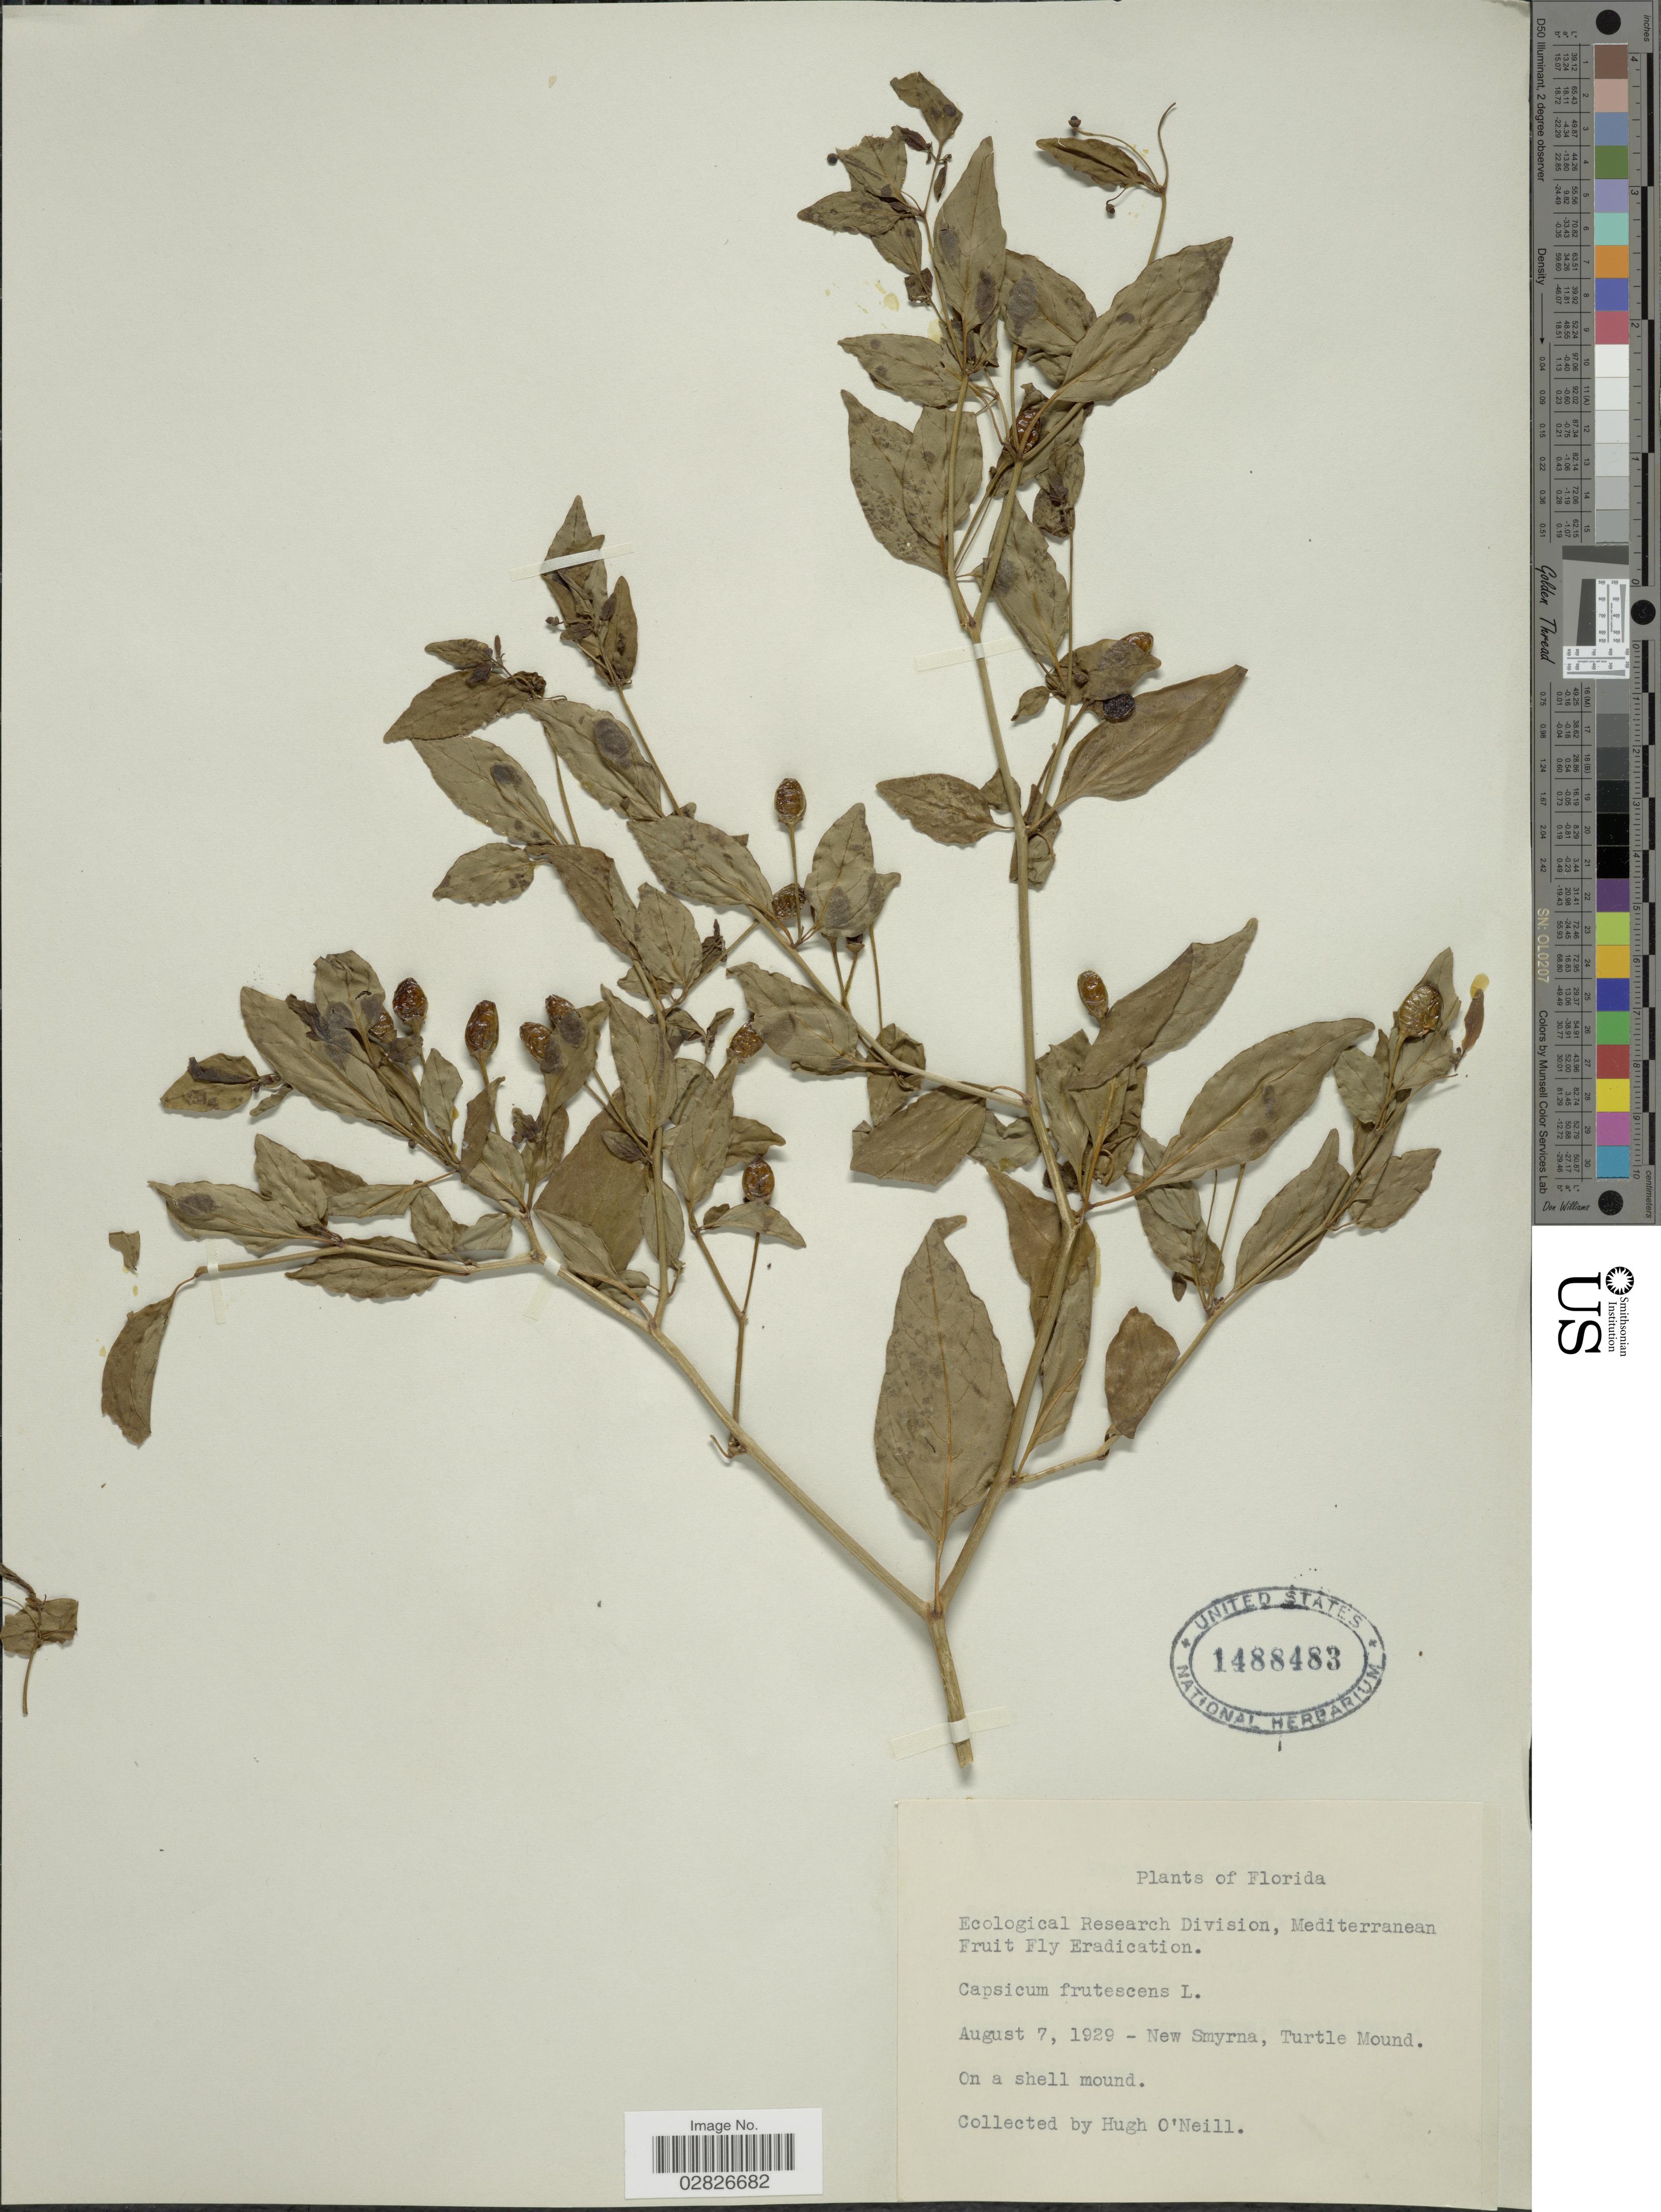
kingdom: Plantae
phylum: Tracheophyta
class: Magnoliopsida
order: Solanales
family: Solanaceae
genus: Capsicum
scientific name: Capsicum frutescens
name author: L.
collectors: H. O'Neill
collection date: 1929-08-07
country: United States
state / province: Florida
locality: New Smyrna, Turtle Mound.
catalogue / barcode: US 1488483